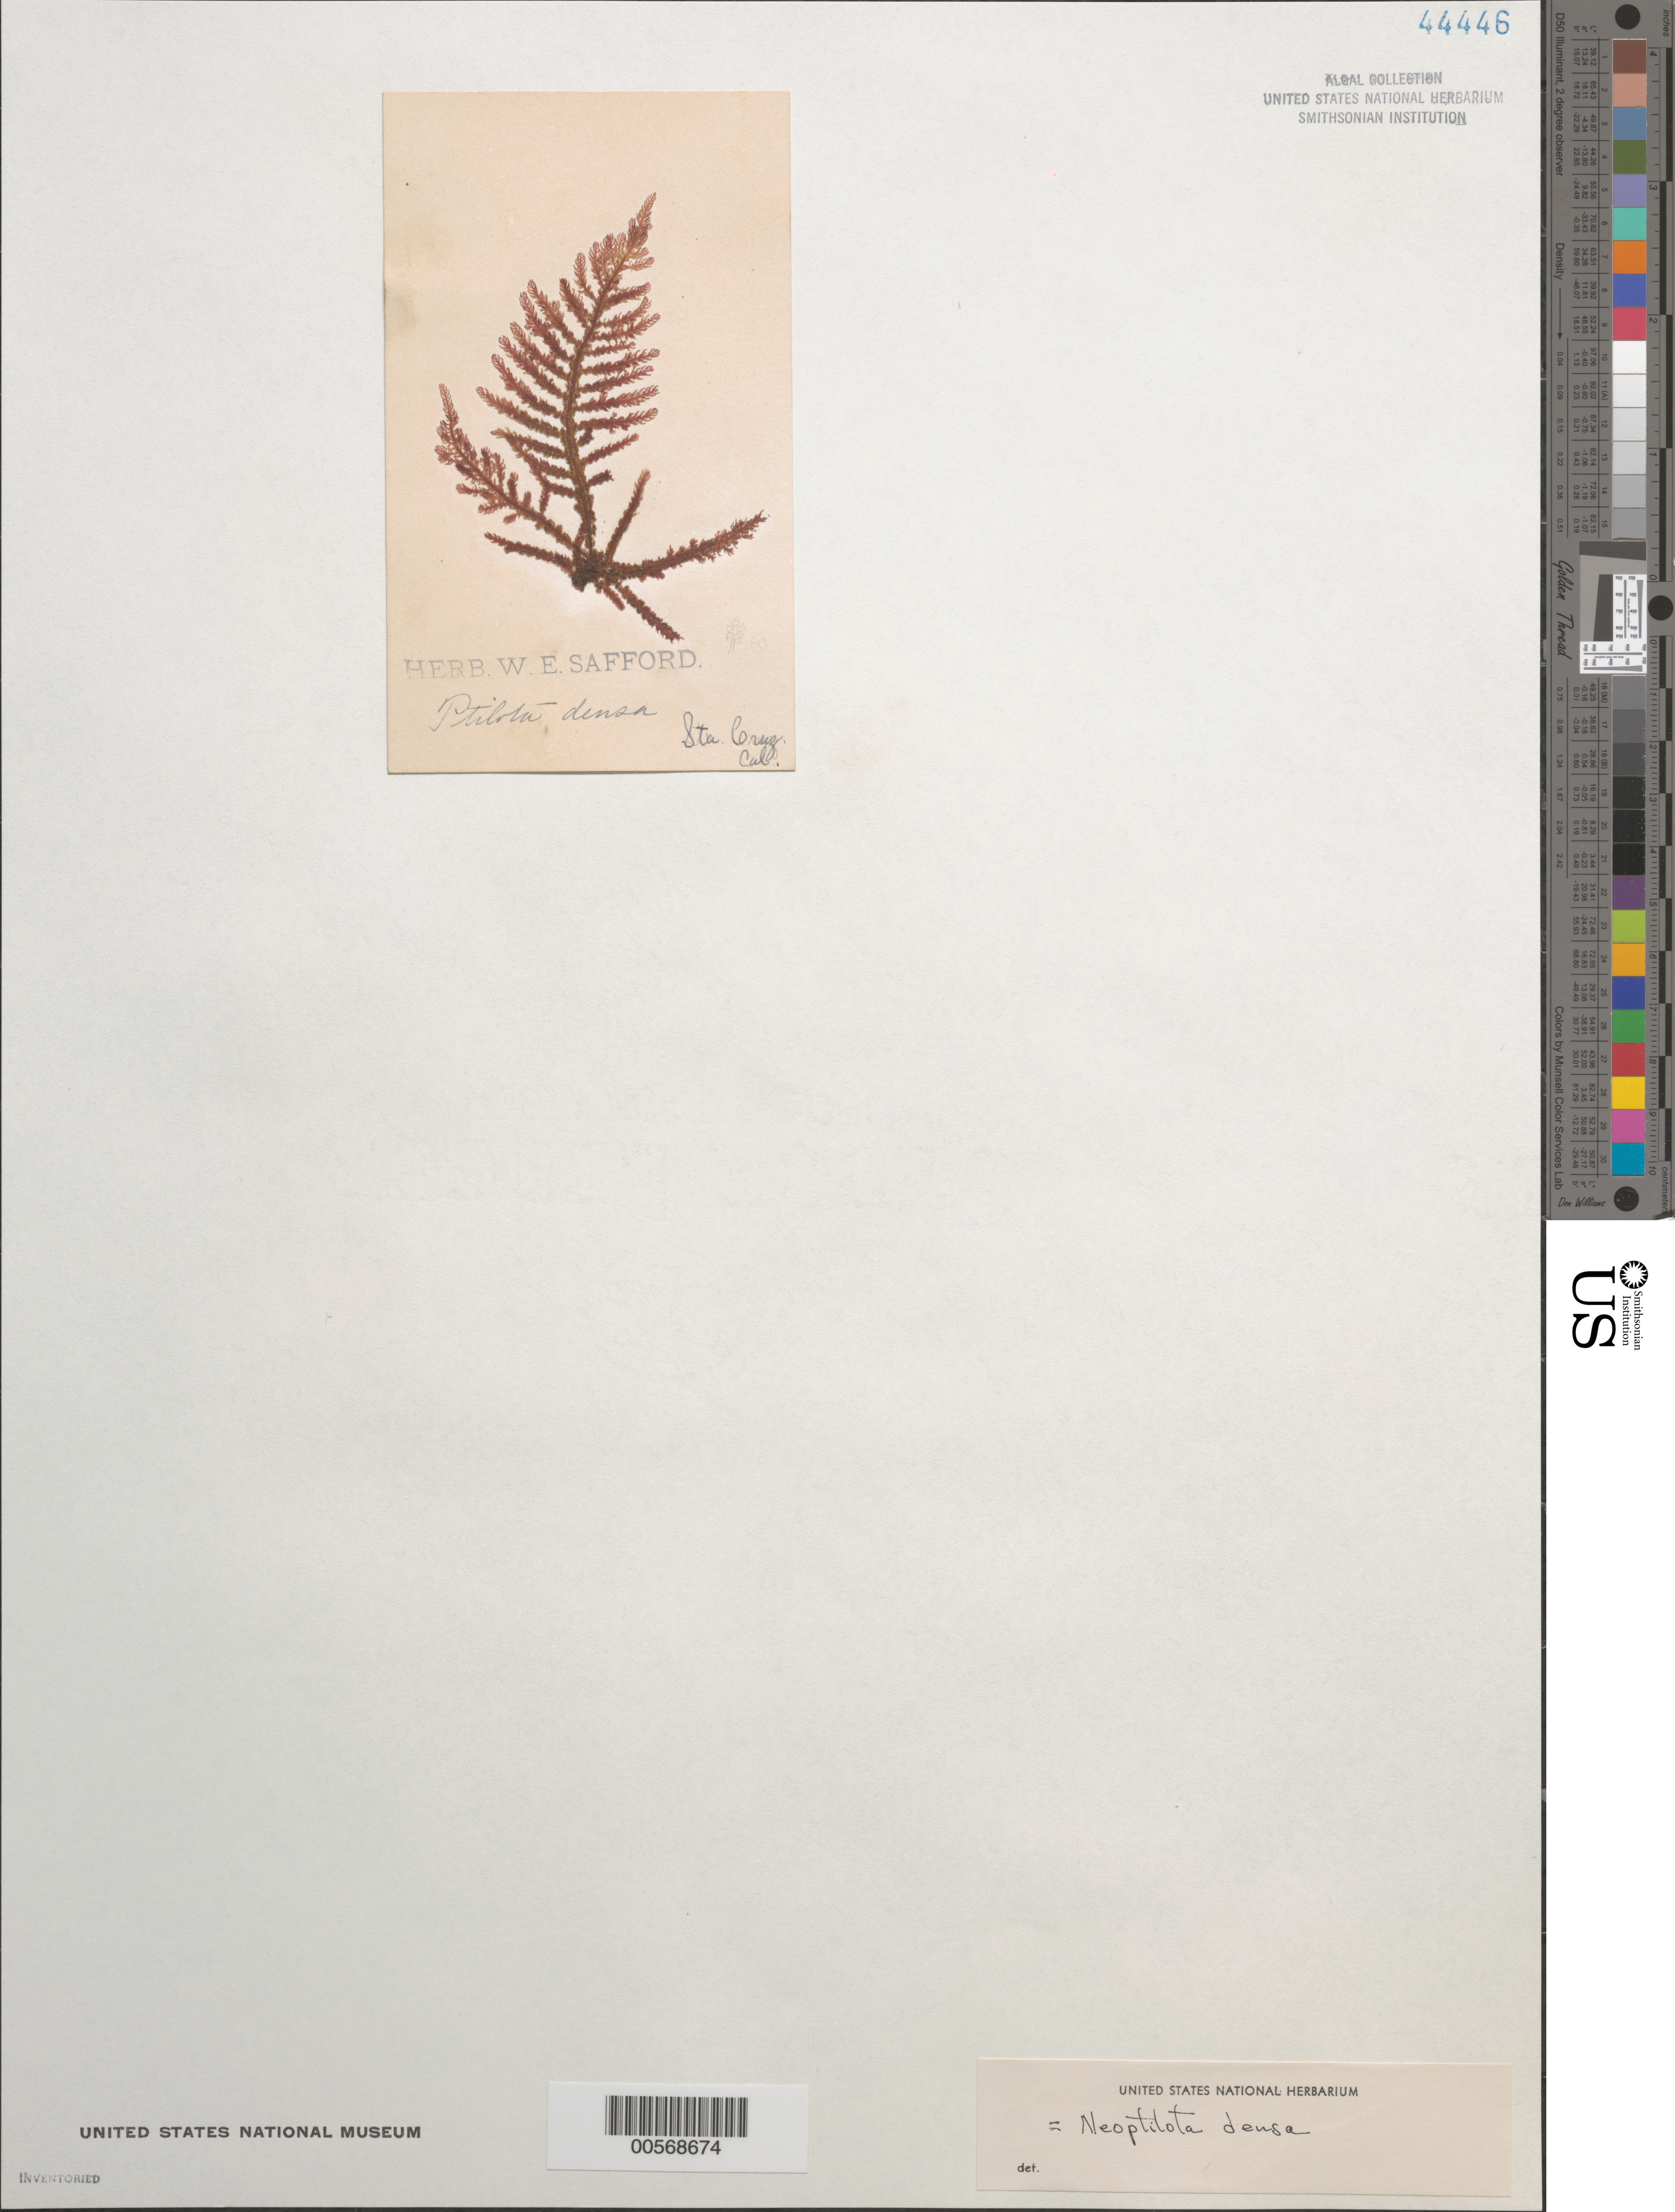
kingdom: Plantae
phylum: Rhodophyta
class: Florideophyceae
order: Ceramiales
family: Wrangeliaceae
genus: Ptilota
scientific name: Ptilota densa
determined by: Algae name updating Project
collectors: W. E. Safford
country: United States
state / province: California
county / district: Santa Cruz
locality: Santa Cruz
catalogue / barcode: US 44446